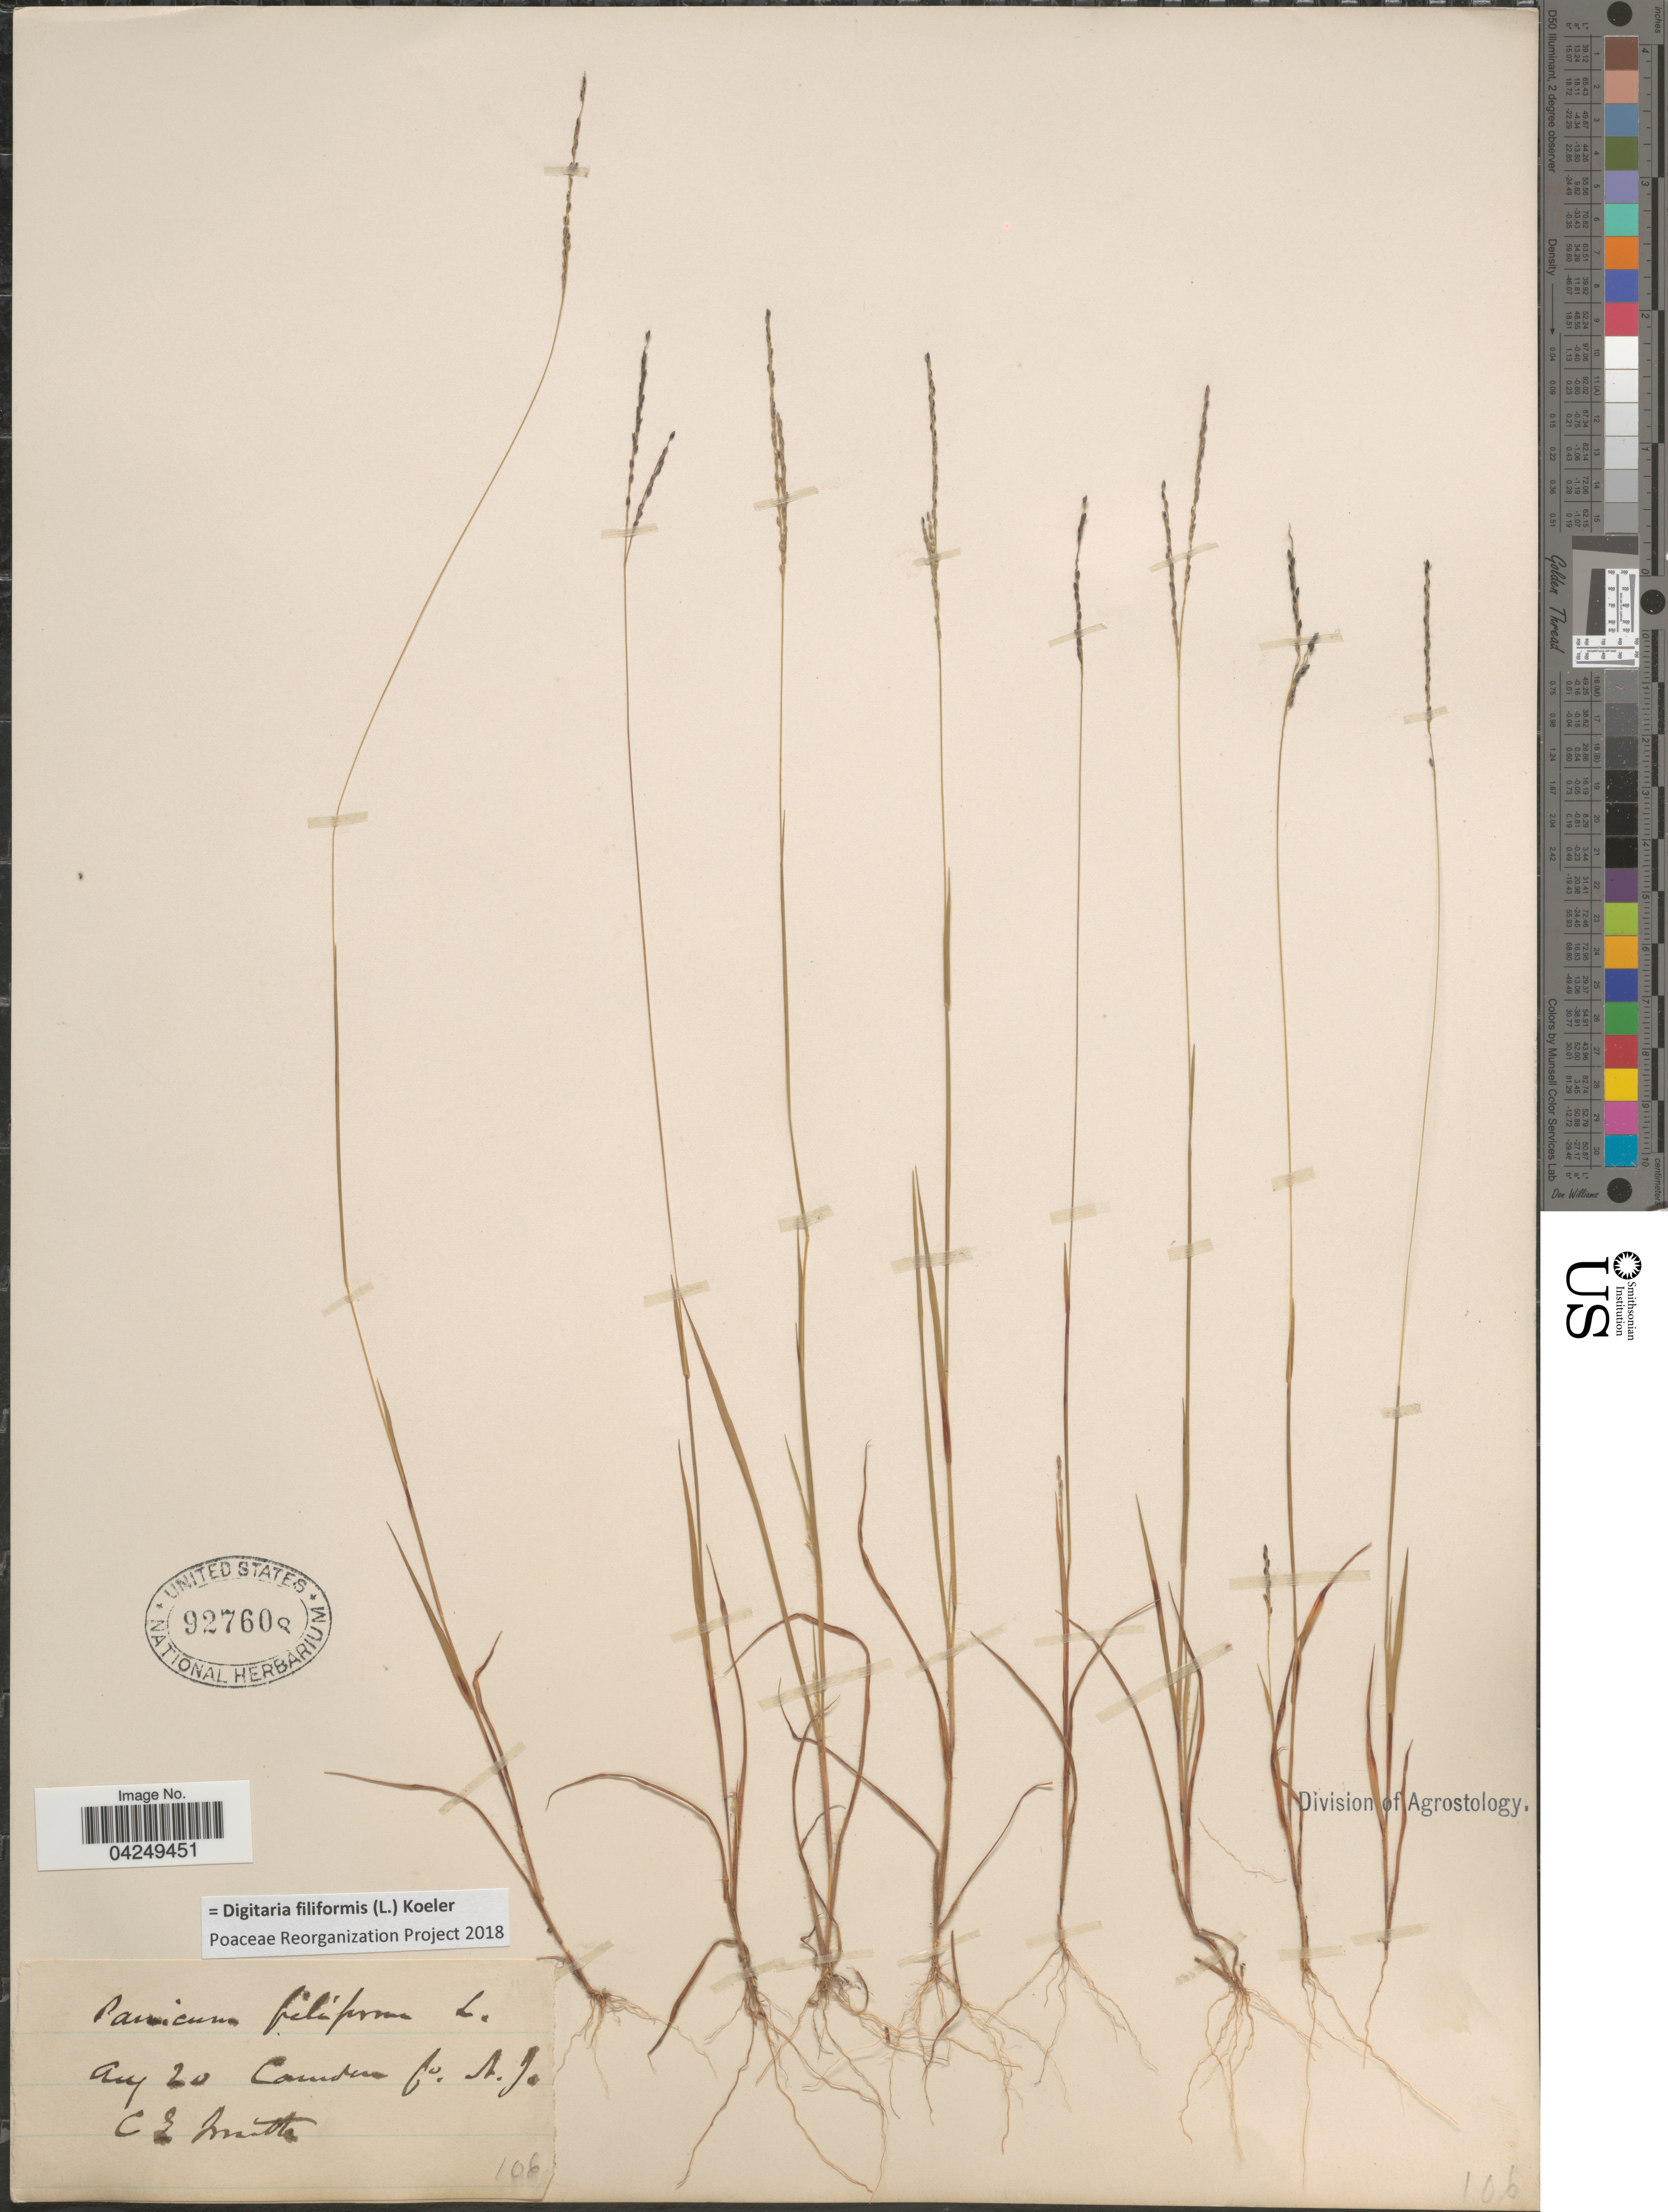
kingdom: Plantae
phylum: Tracheophyta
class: Liliopsida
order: Poales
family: Poaceae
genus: Digitaria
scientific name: Digitaria filiformis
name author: (L.) Koeler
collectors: C. E. Smith Jr.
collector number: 106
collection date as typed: Transcribed d/m/y: /8/20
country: United States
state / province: New Jersey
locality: Camden Co.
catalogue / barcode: US 927608